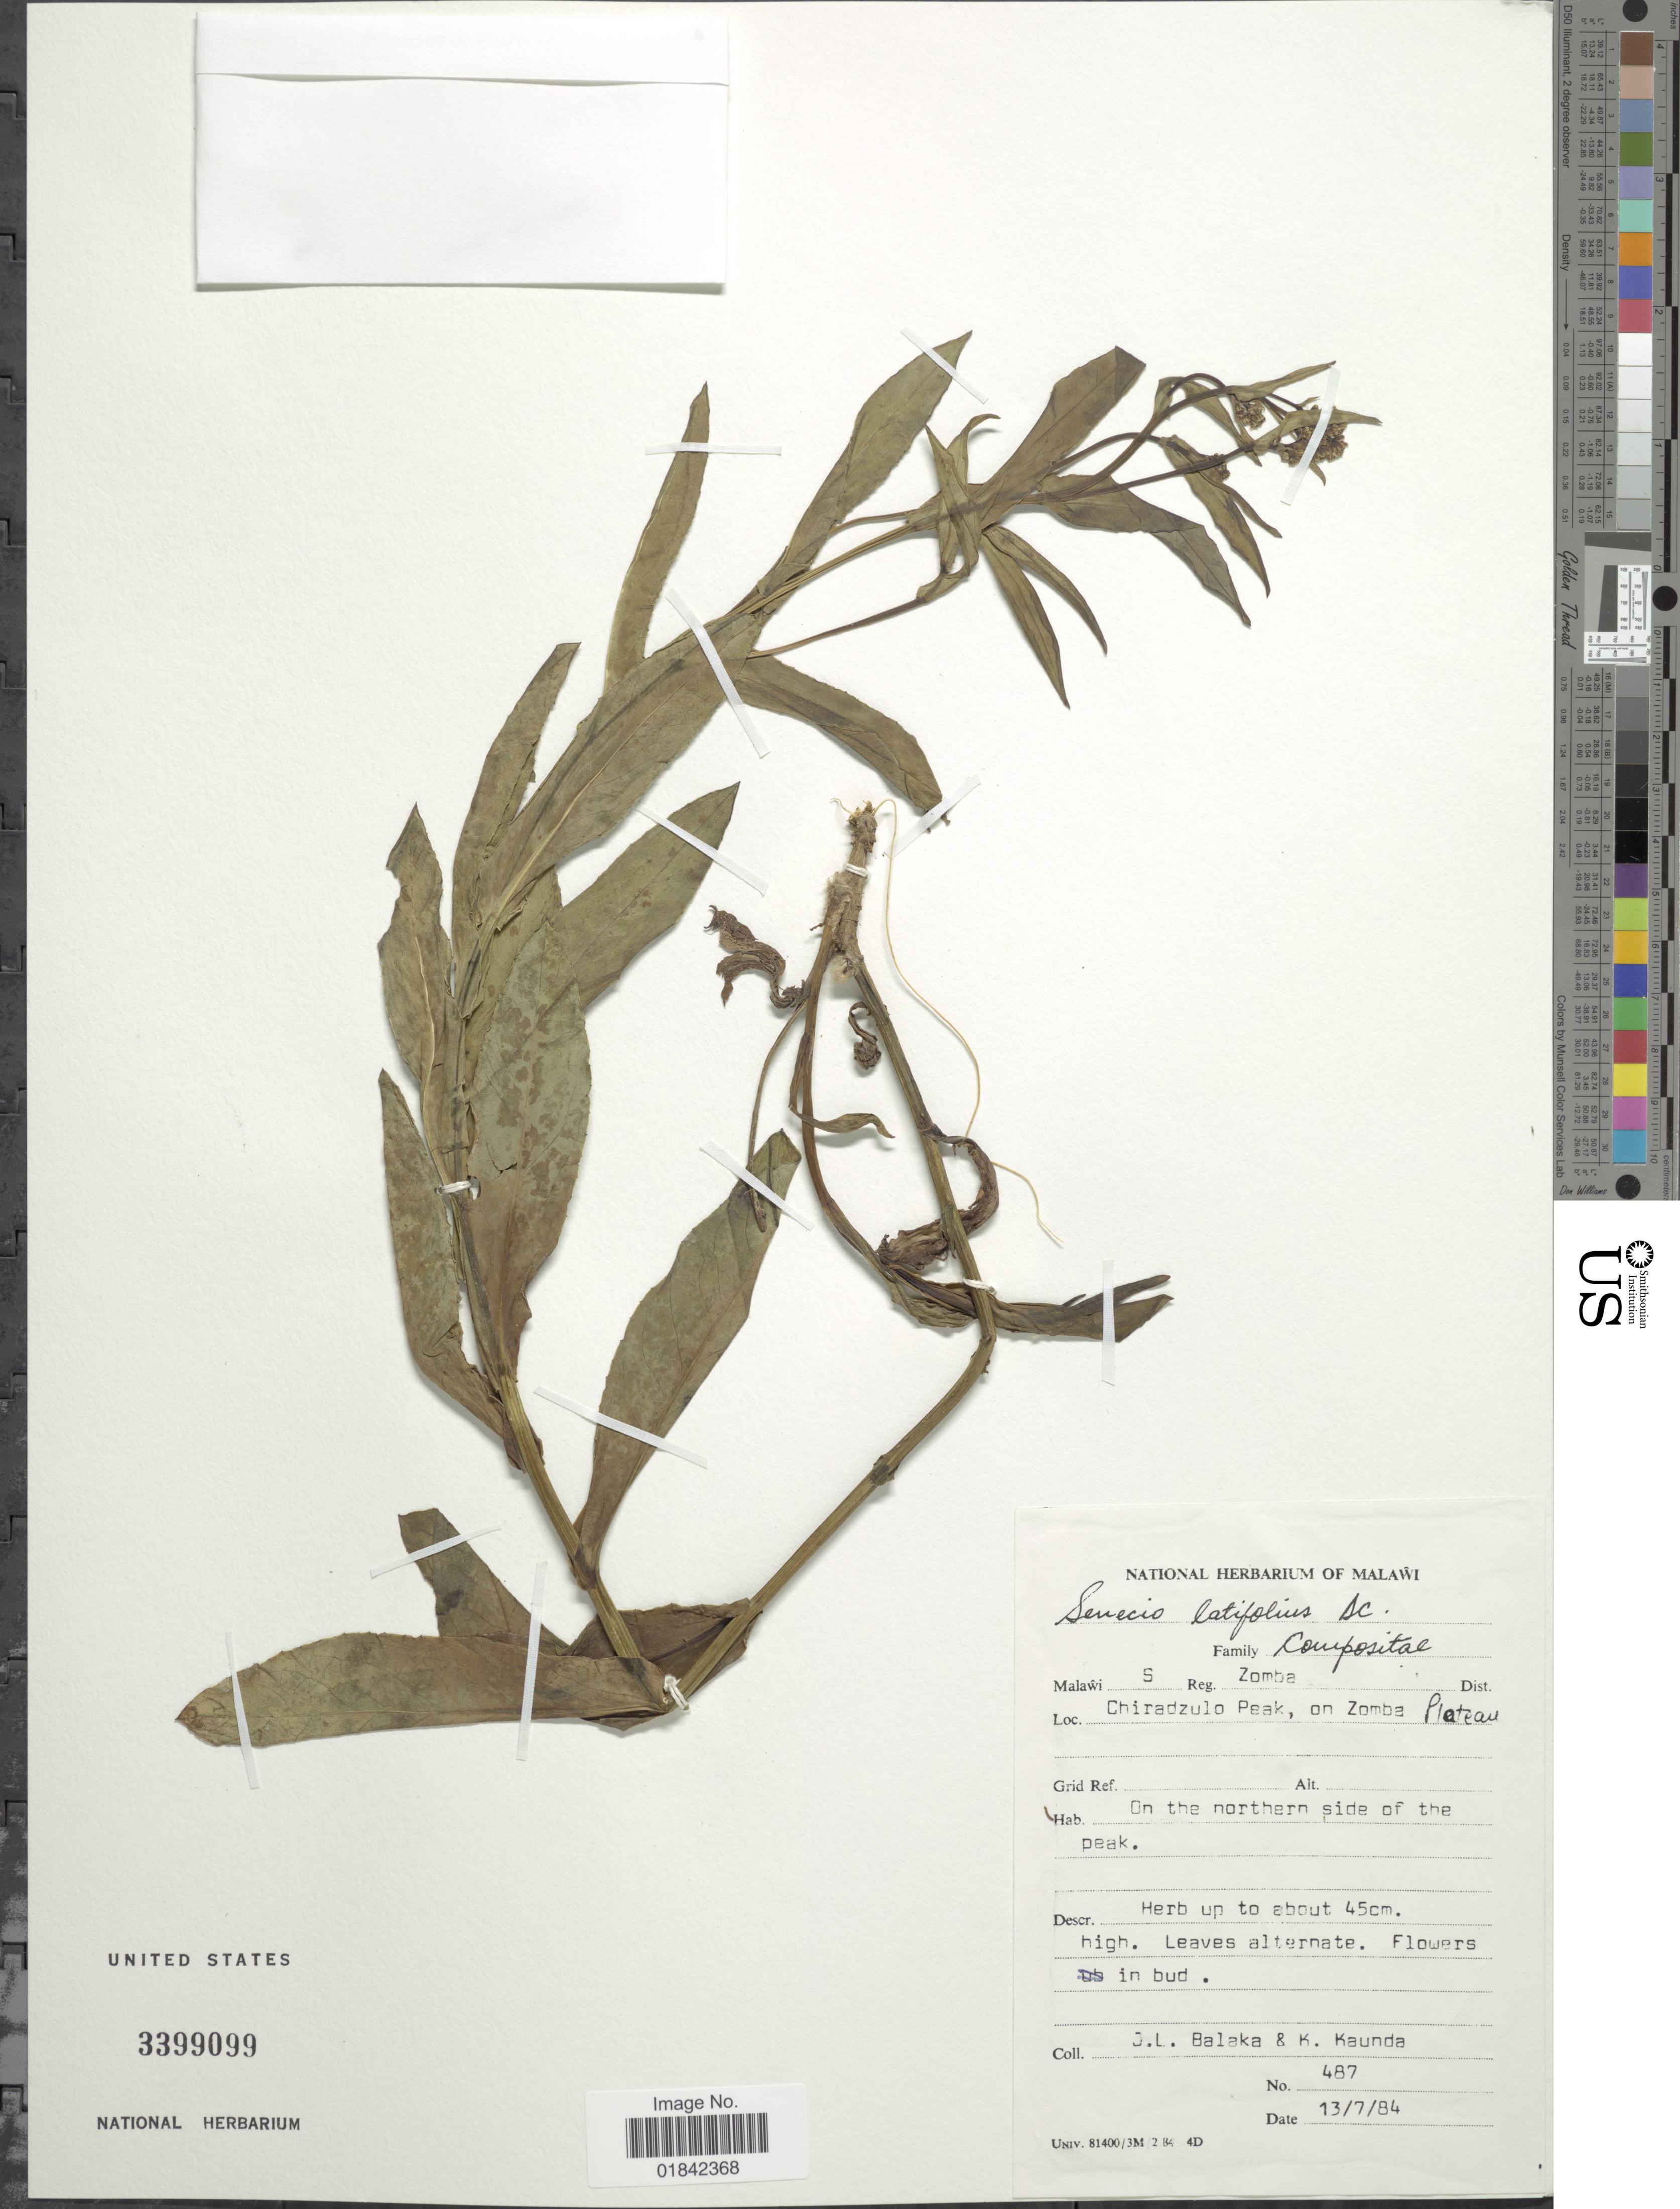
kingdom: Plantae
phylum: Tracheophyta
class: Magnoliopsida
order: Asterales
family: Asteraceae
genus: Senecio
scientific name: Senecio latifolius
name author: DC.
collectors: J. Balaka & K. Kaunda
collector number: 487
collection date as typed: Transcribed d/m/y: 13/7/84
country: Malawi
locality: S. Reg. Zomba, Chiradzulo Peak, On Zoma Plateau, on the northern side of the peak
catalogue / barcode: US 3399099